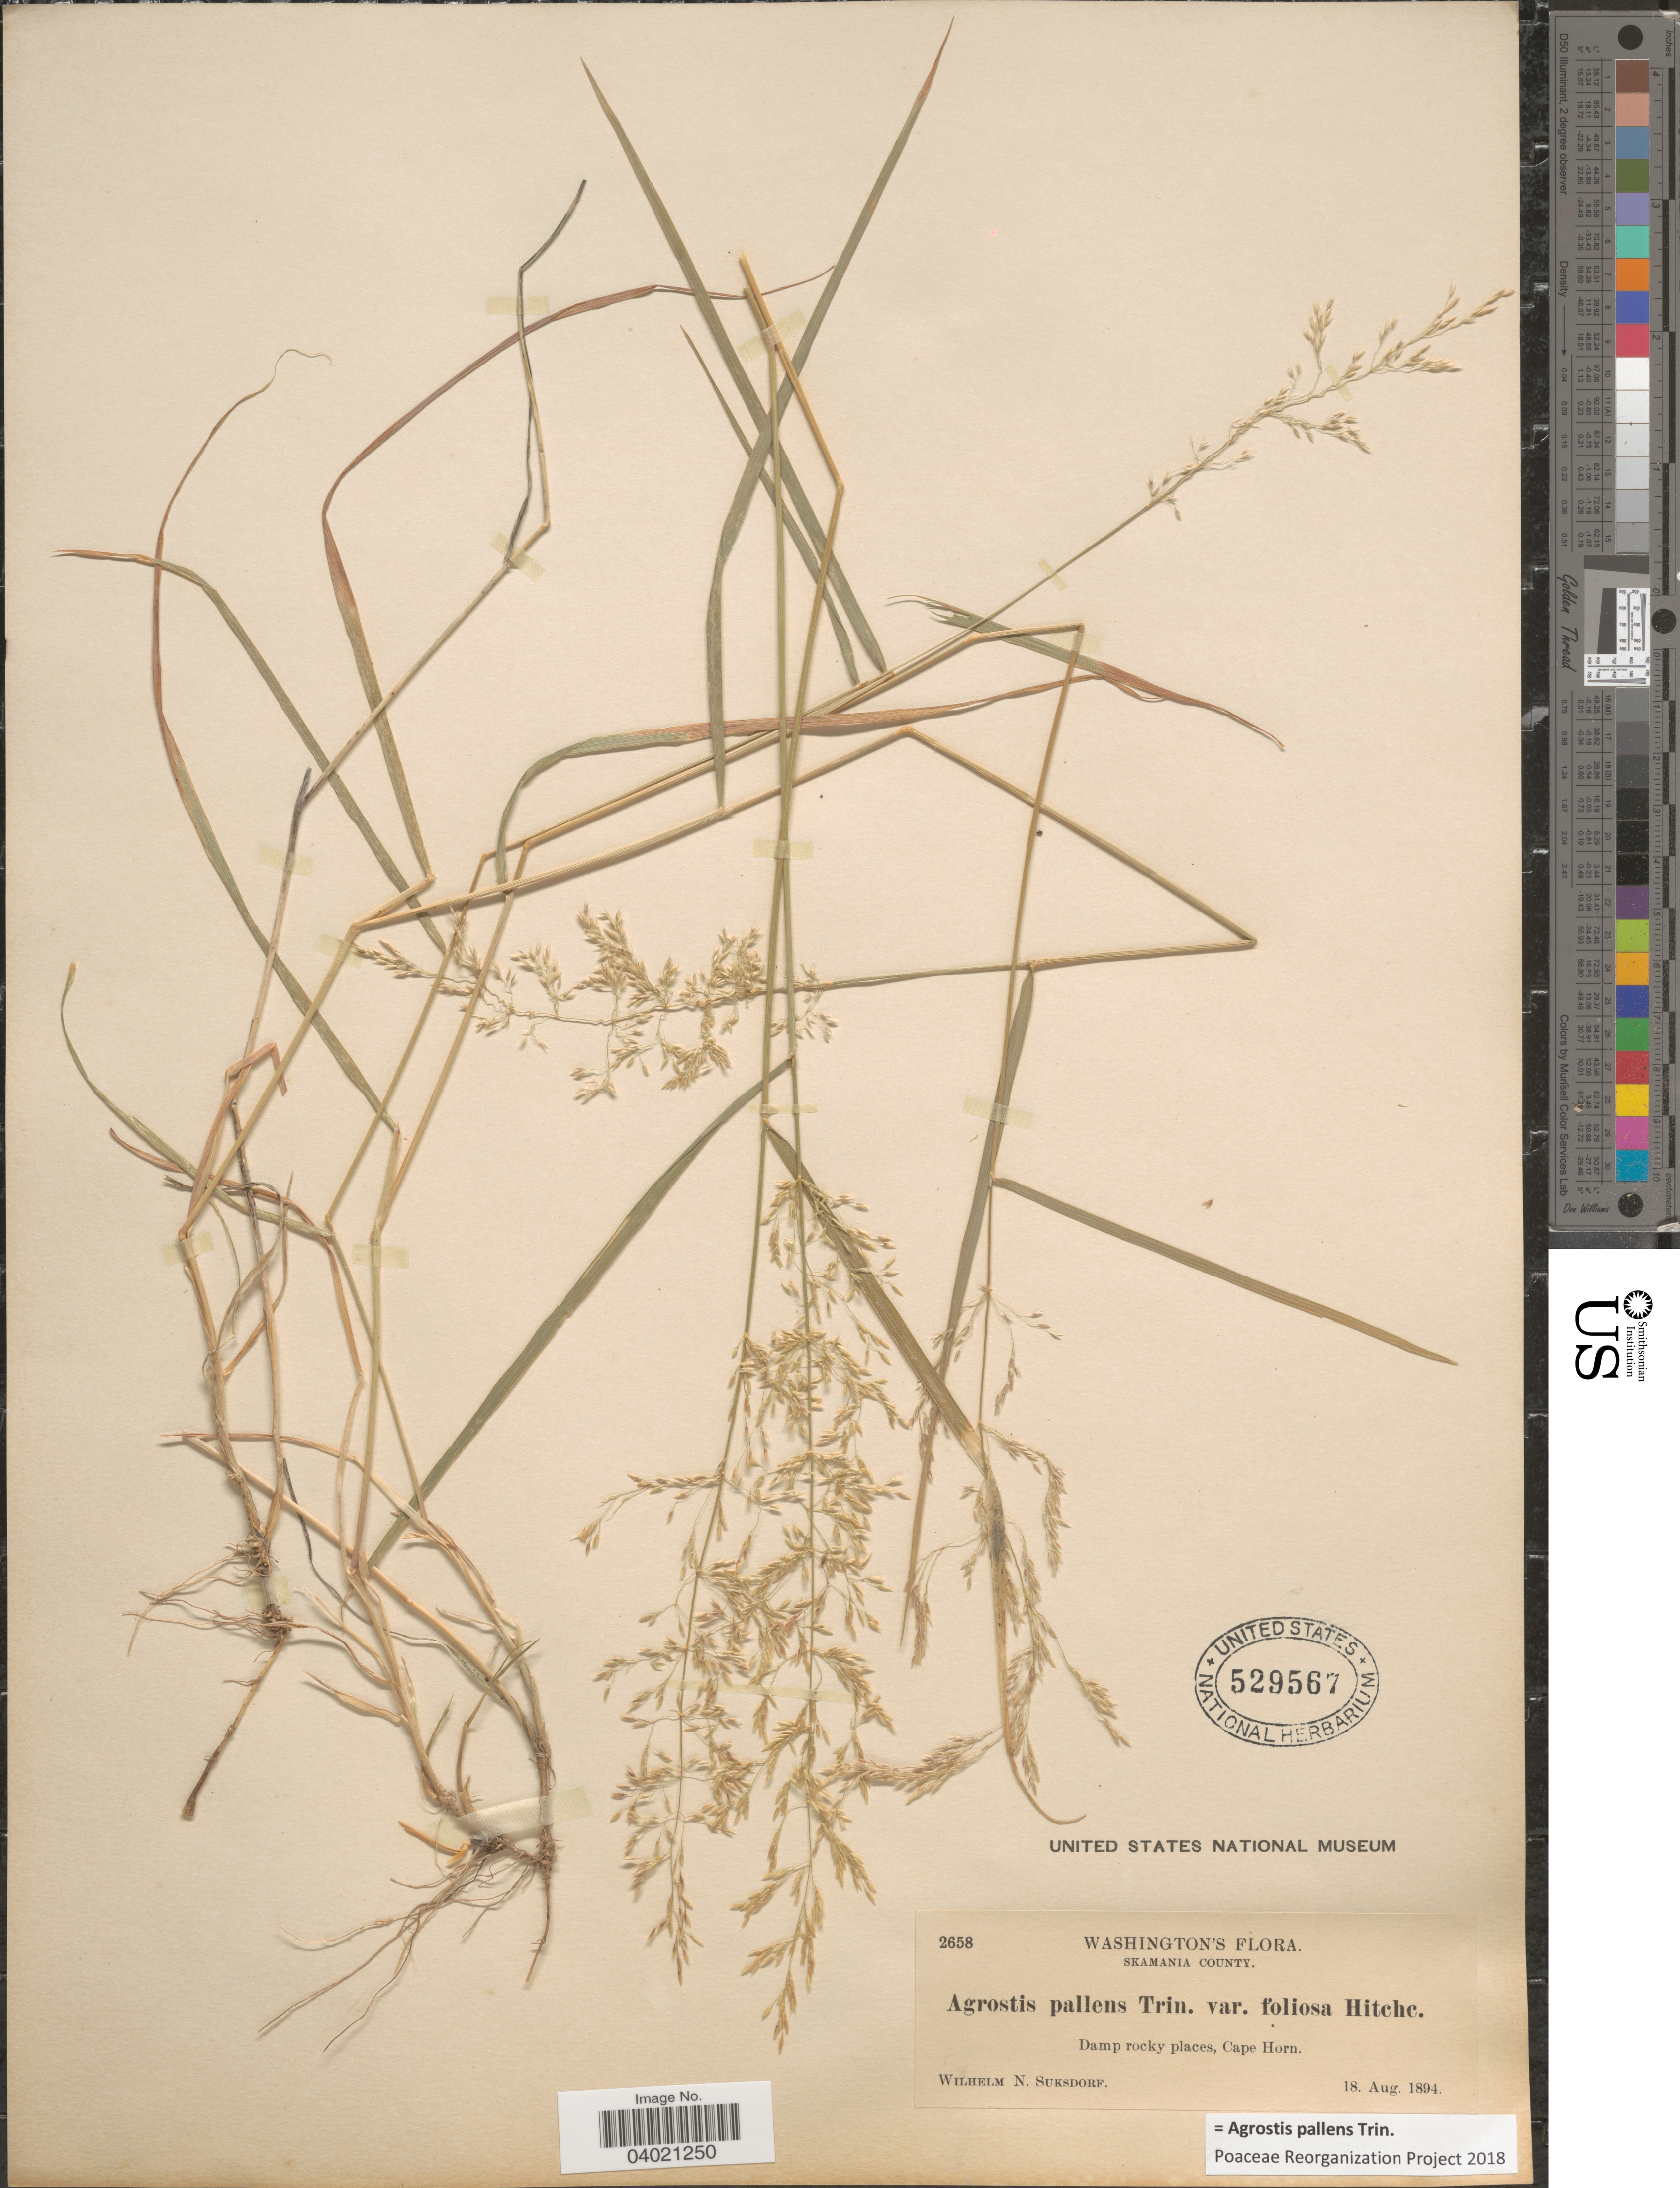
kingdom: Plantae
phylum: Tracheophyta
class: Liliopsida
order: Poales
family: Poaceae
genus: Agrostis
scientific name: Agrostis pallens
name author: Trin.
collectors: W. N. Suksdorf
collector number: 2658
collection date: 1894-08-18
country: United States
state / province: Washington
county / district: Skamania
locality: Skamania County. Cape Horn.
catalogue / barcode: US 529567